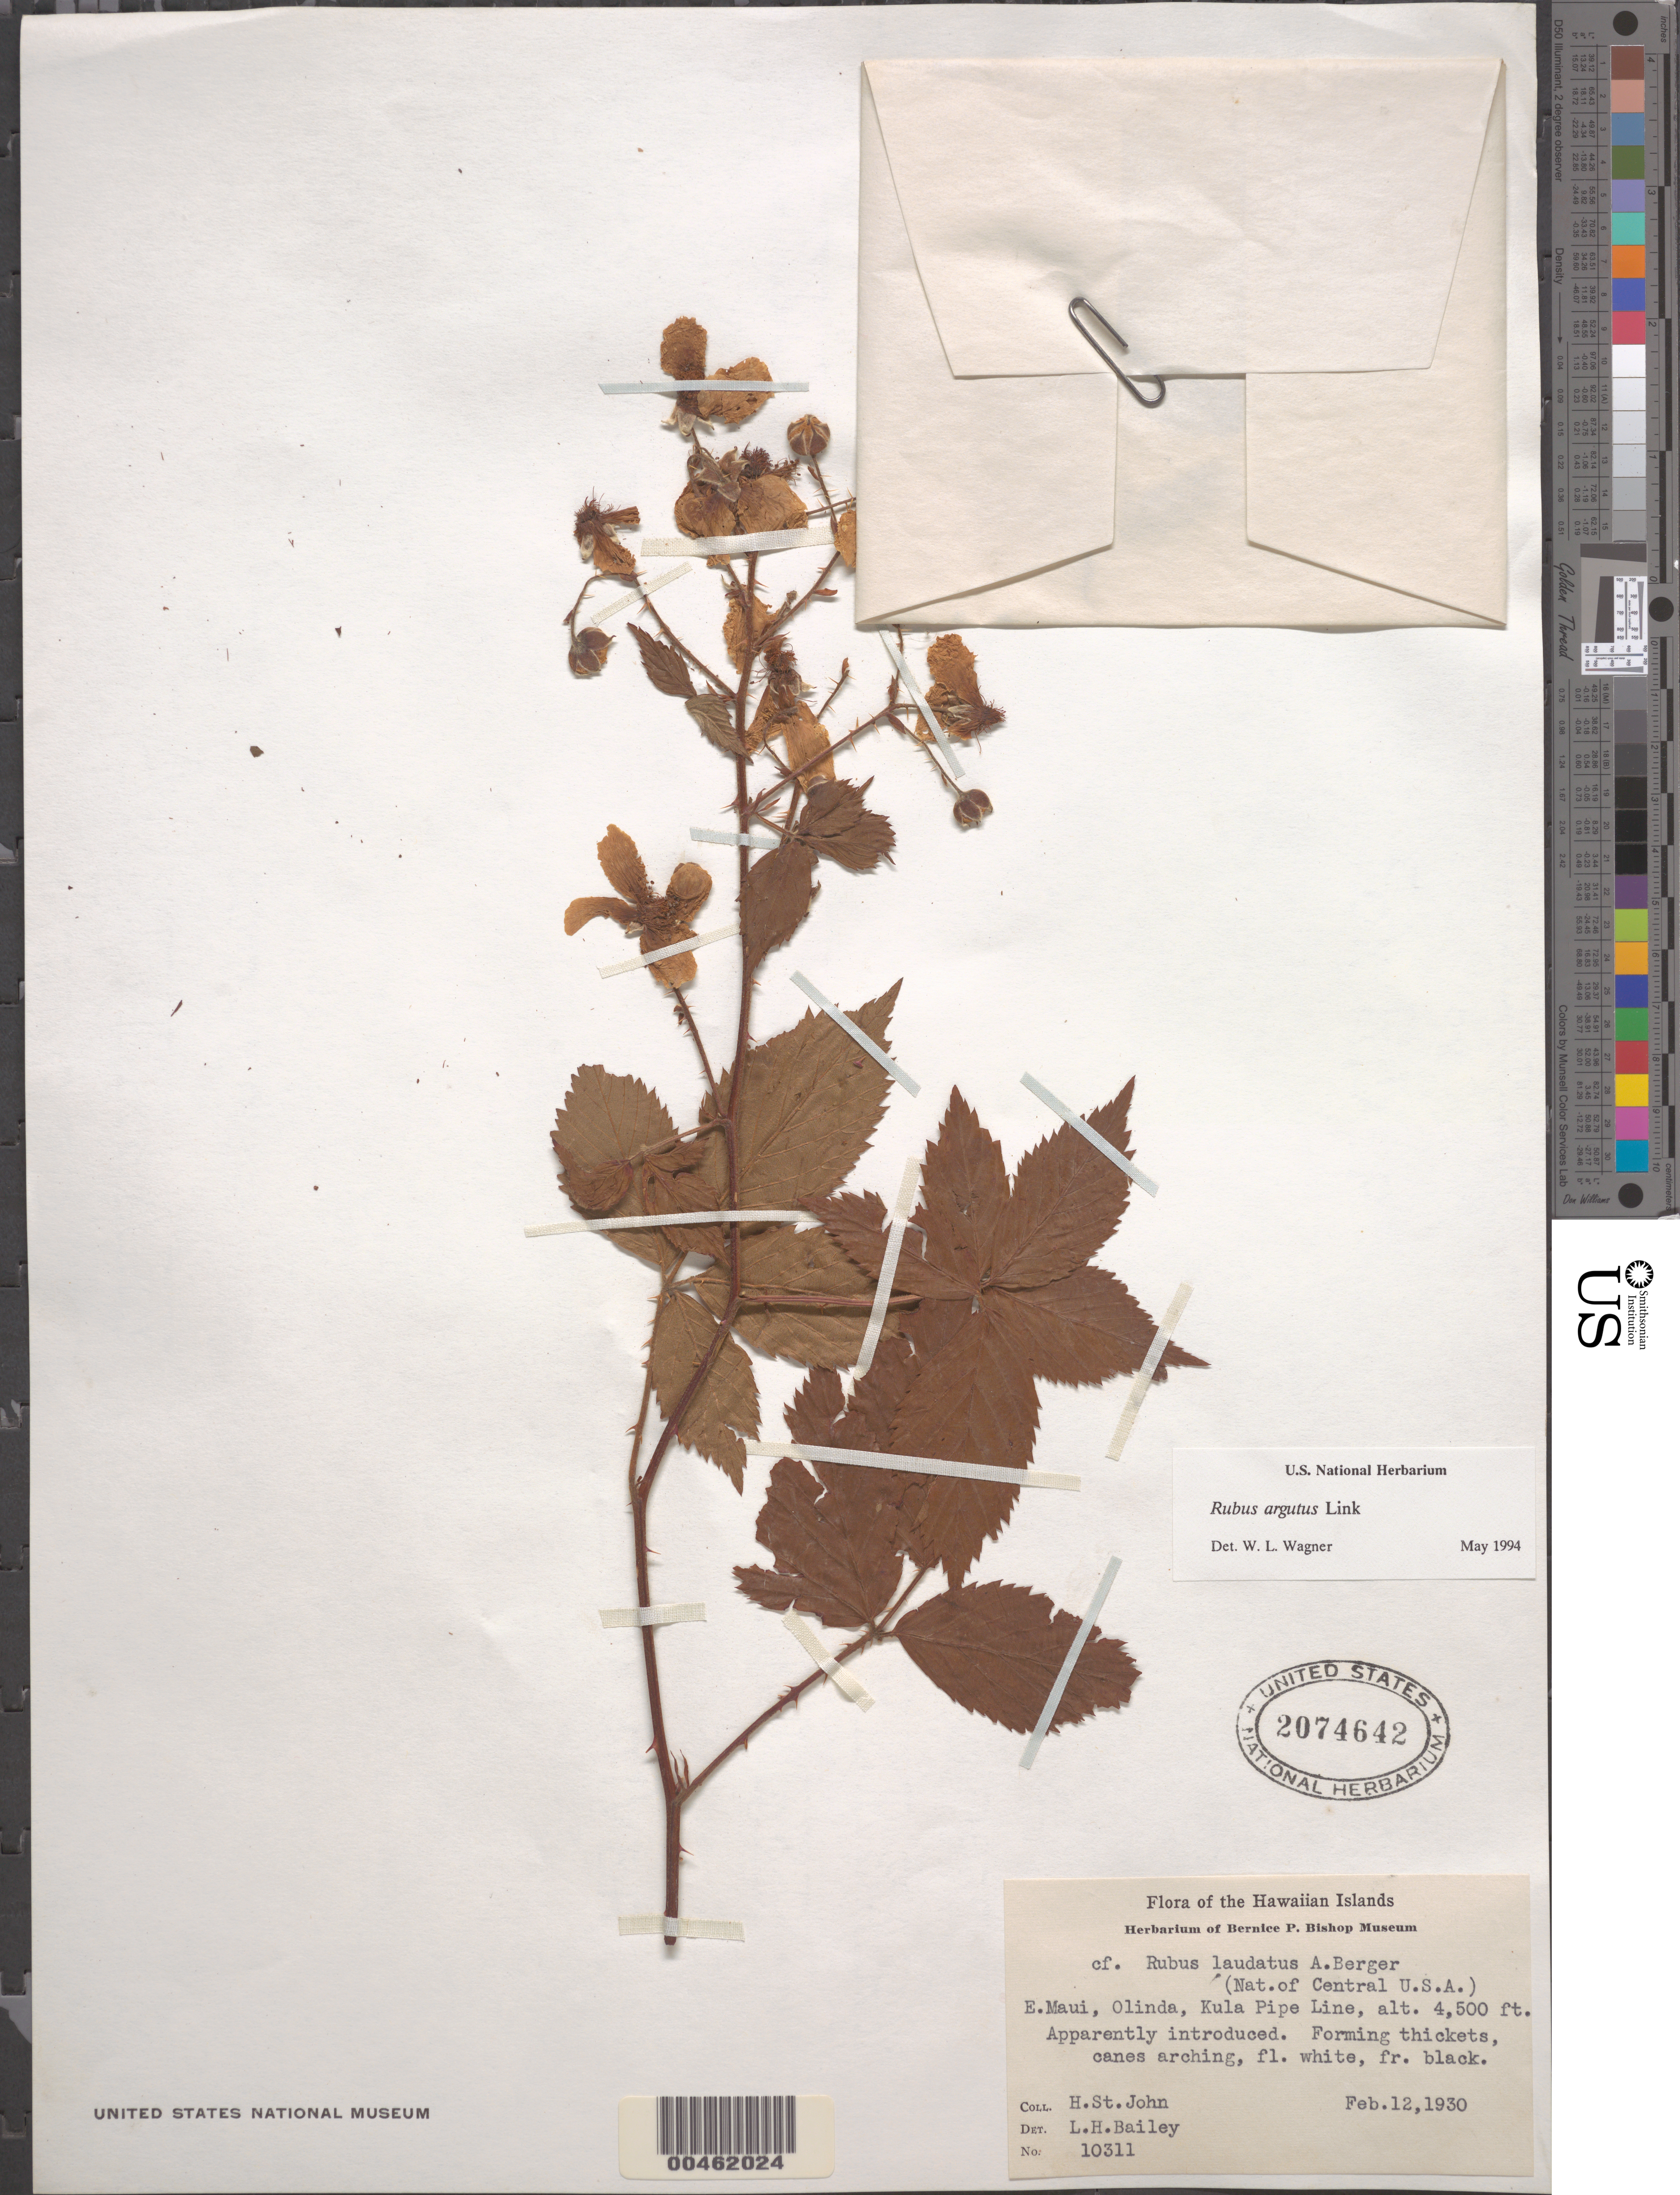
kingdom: Plantae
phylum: Tracheophyta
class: Magnoliopsida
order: Rosales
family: Rosaceae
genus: Rubus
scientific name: Rubus argutus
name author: Link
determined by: Wagner, W. L., (BOT), Smithsonian Institution - National Museum of Natural History (UNITED STATES)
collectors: H. St. John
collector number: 10311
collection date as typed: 12 Feb 1930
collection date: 1930-02-12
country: United States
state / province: Hawaii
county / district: Maui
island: Maui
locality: E Maui, Olinda, Kula Pipe Line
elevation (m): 1372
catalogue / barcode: US 2074642